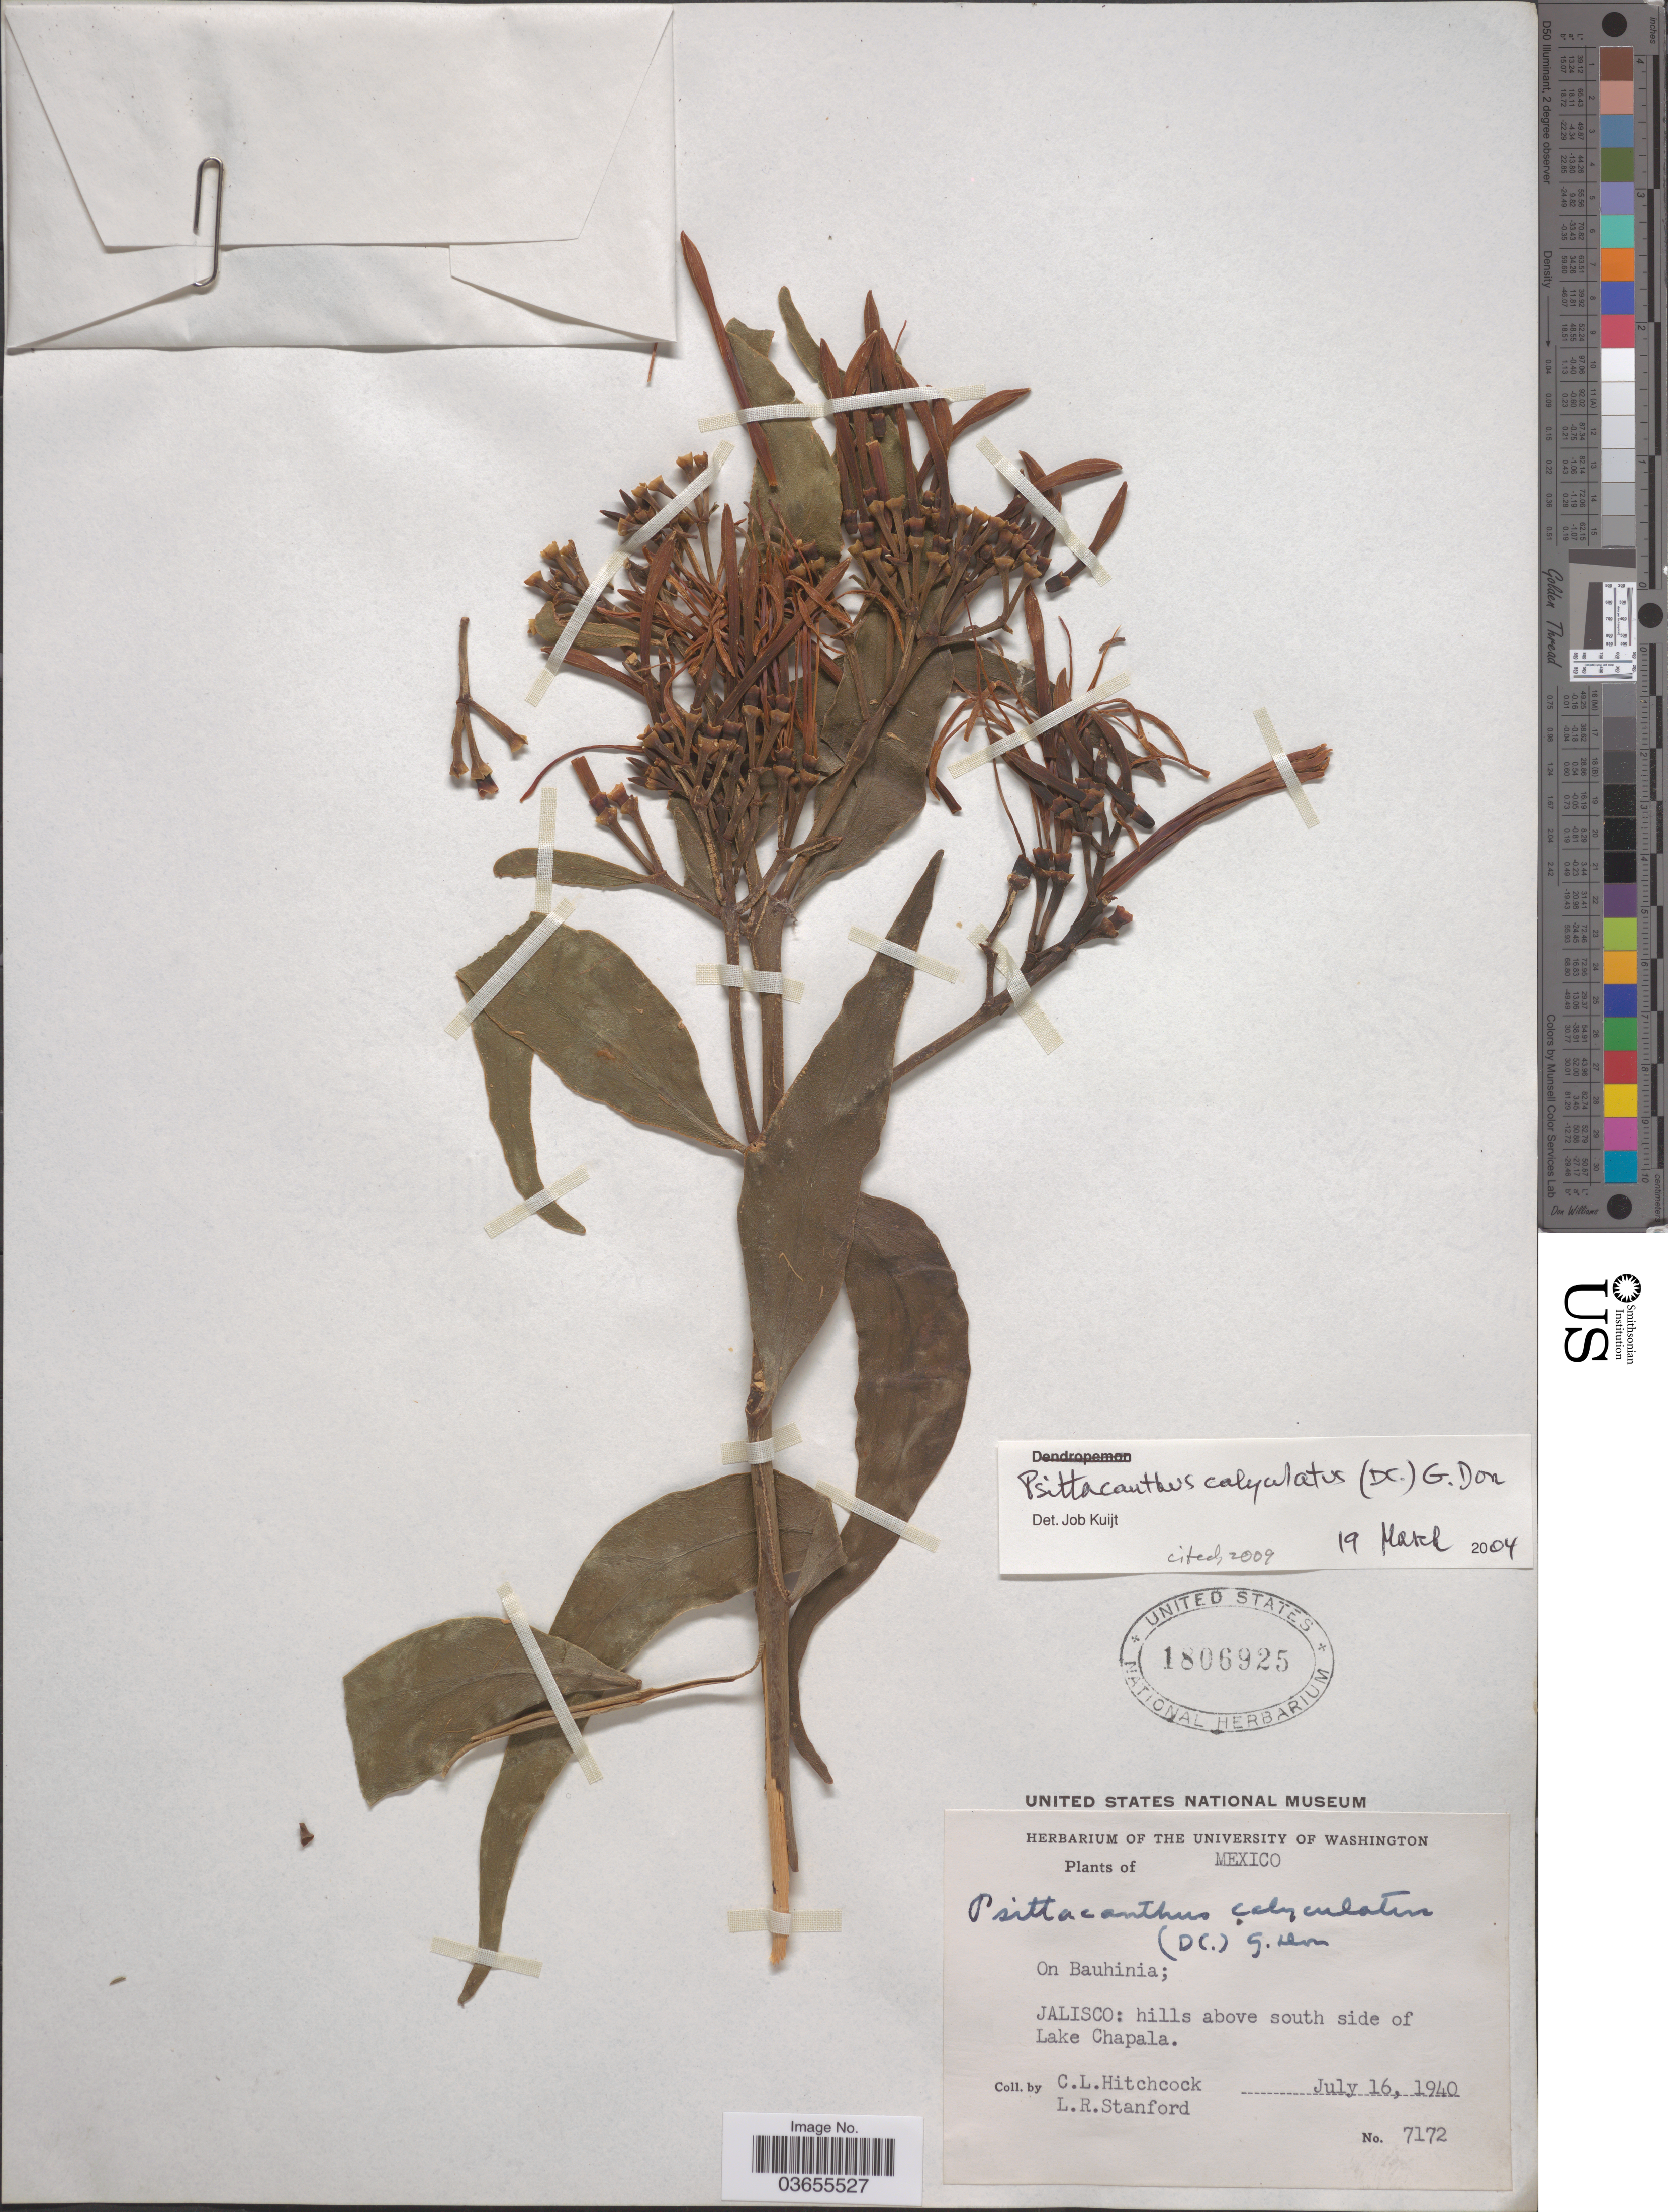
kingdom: Plantae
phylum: Tracheophyta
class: Magnoliopsida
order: Santalales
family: Loranthaceae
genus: Psittacanthus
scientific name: Psittacanthus calyculatus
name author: (DC.) G. Don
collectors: C. L. Hitchcock & L. R. Stanford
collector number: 7172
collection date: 1940-07-16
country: Mexico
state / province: Jalisco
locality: On Bauhinia; hills above south side of Lake Chapalla.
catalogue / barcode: US 1806925